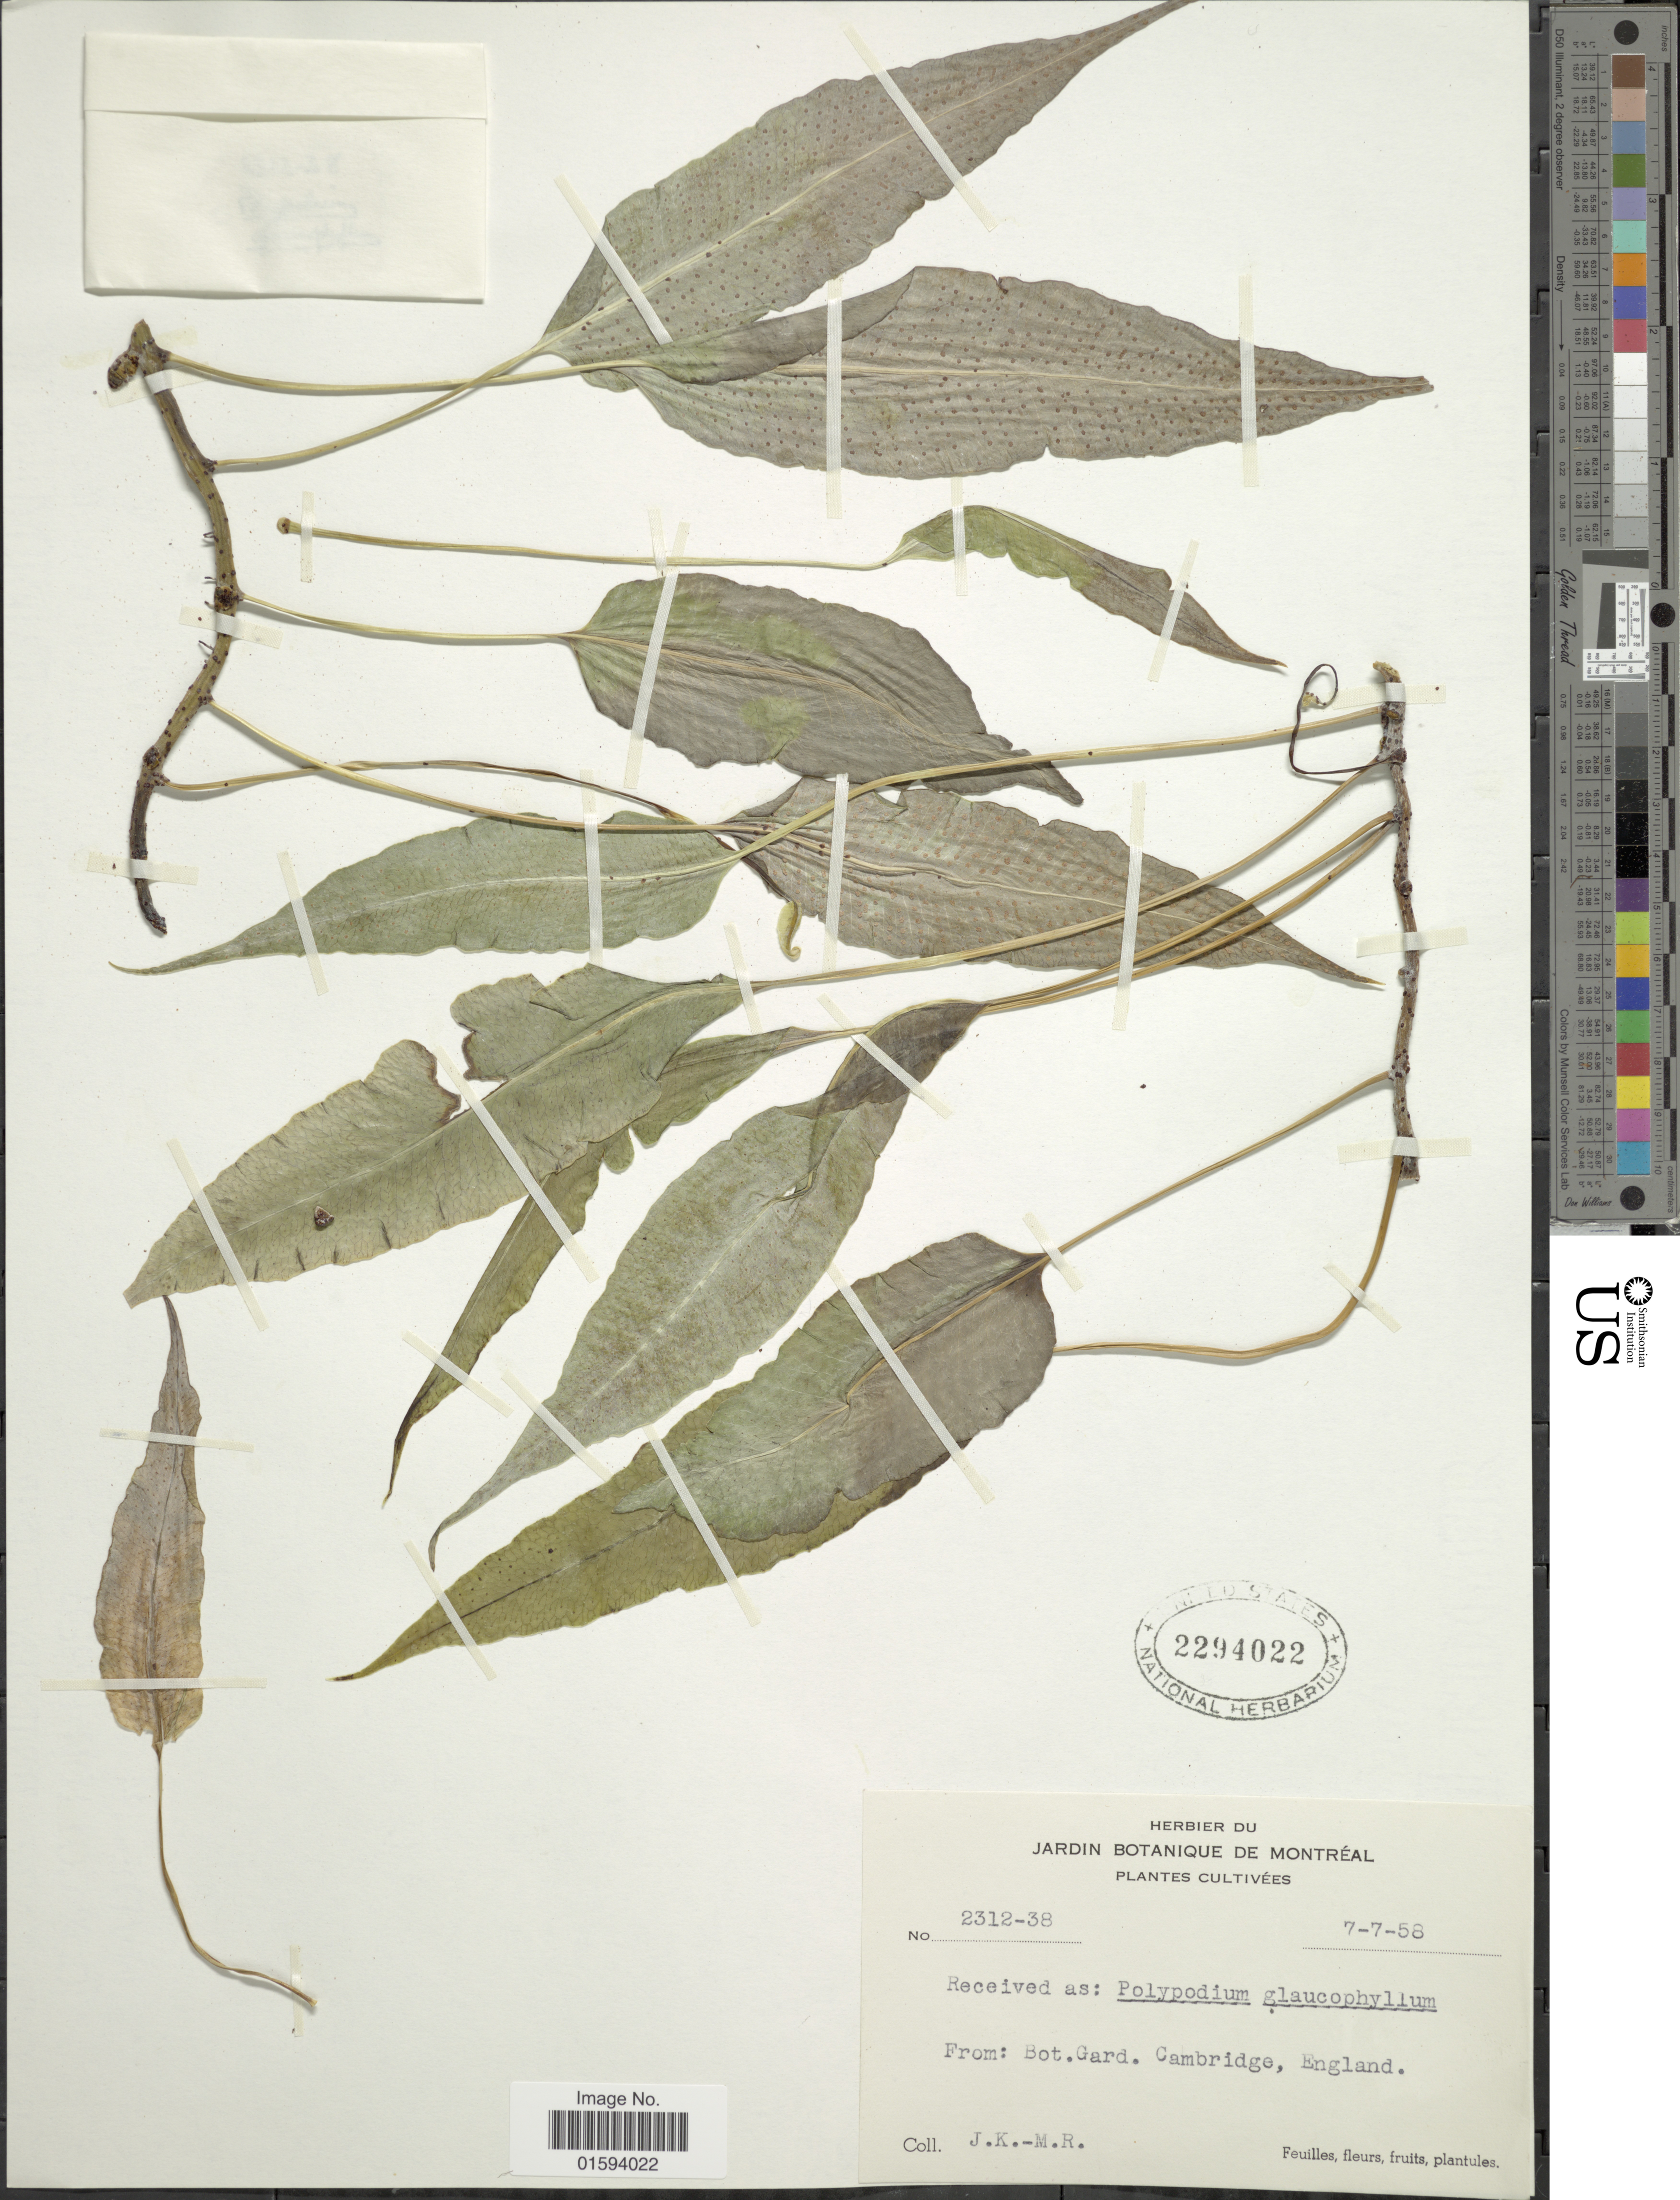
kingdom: Plantae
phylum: Tracheophyta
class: Polypodiopsida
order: Polypodiales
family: Polypodiaceae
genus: Polypodium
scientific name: Polypodium glaucophyllum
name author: Kunze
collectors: J. K. & M. R.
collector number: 2312-38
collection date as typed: Transcribed d/m/y: 7/7/58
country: United Kingdom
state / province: England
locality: Bot. Gard. Cambridge, England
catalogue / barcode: US 2294022